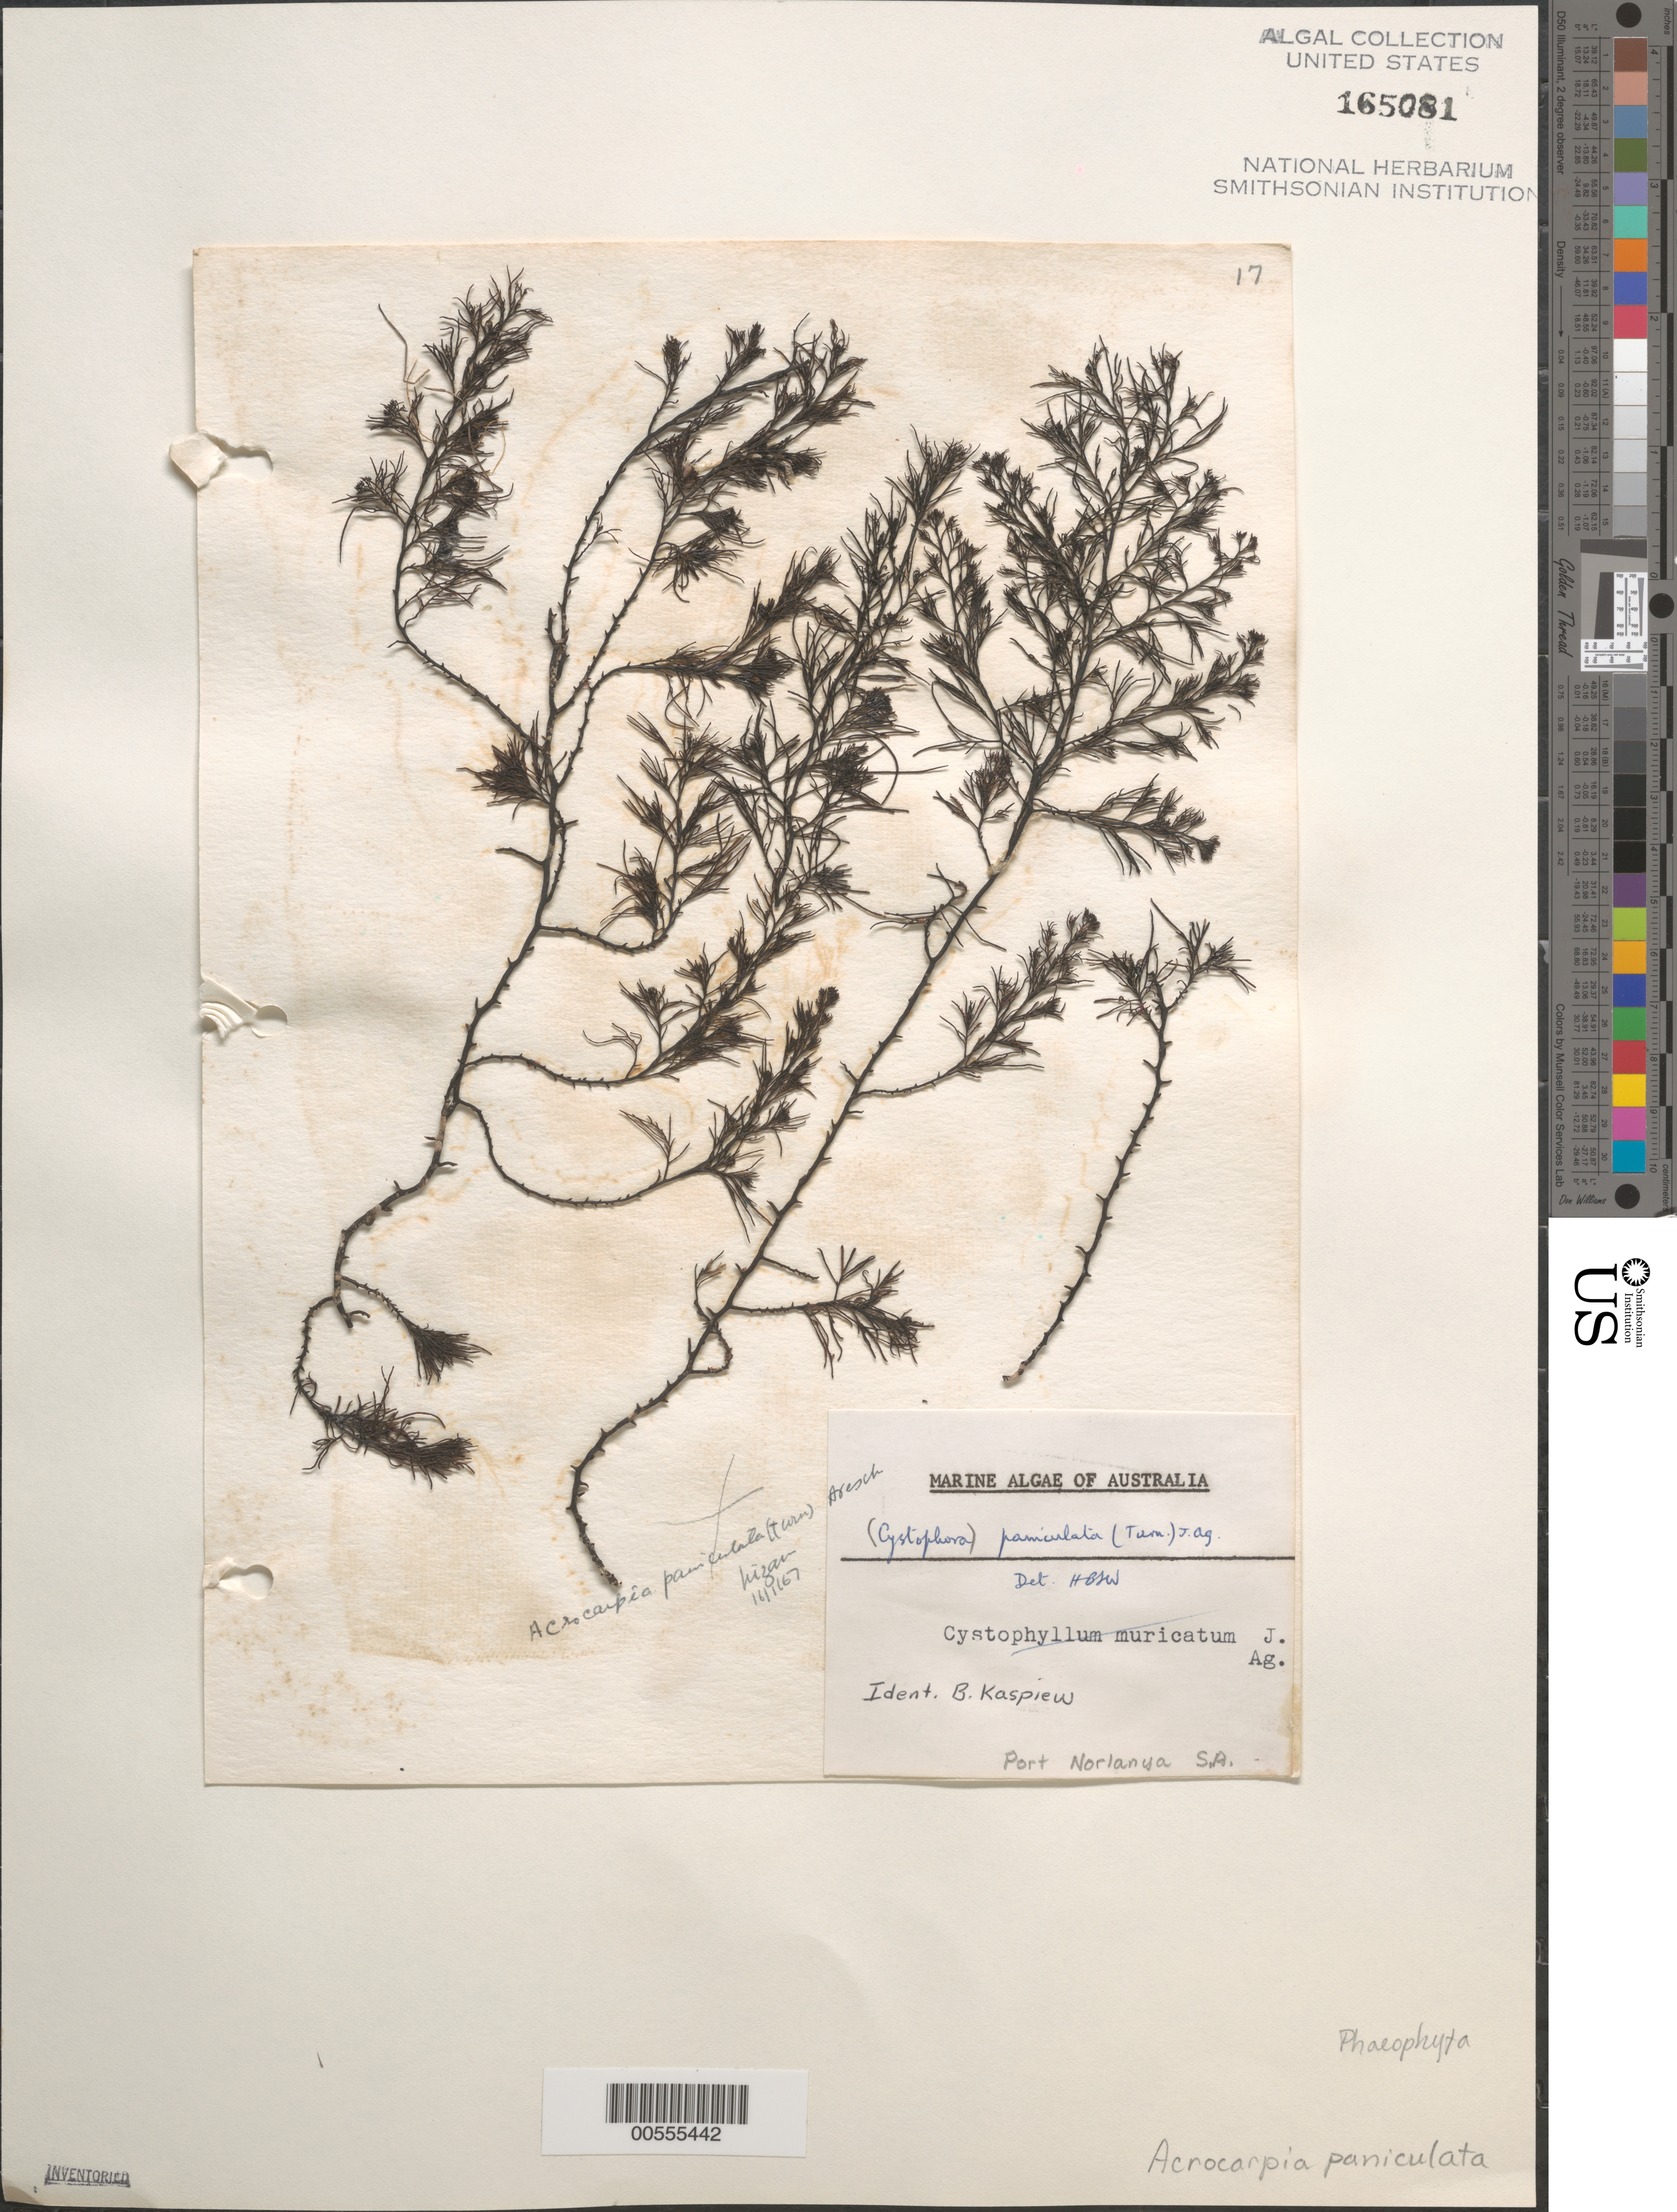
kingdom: Chromista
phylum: Ochrophyta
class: Phaeophyceae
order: Fucales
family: Sargassaceae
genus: Acrocarpia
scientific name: Acrocarpia paniculata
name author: (Turner) Aresch.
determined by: Nizan, M.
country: Australia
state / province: South Australia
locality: Port Norlanya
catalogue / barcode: US 165081